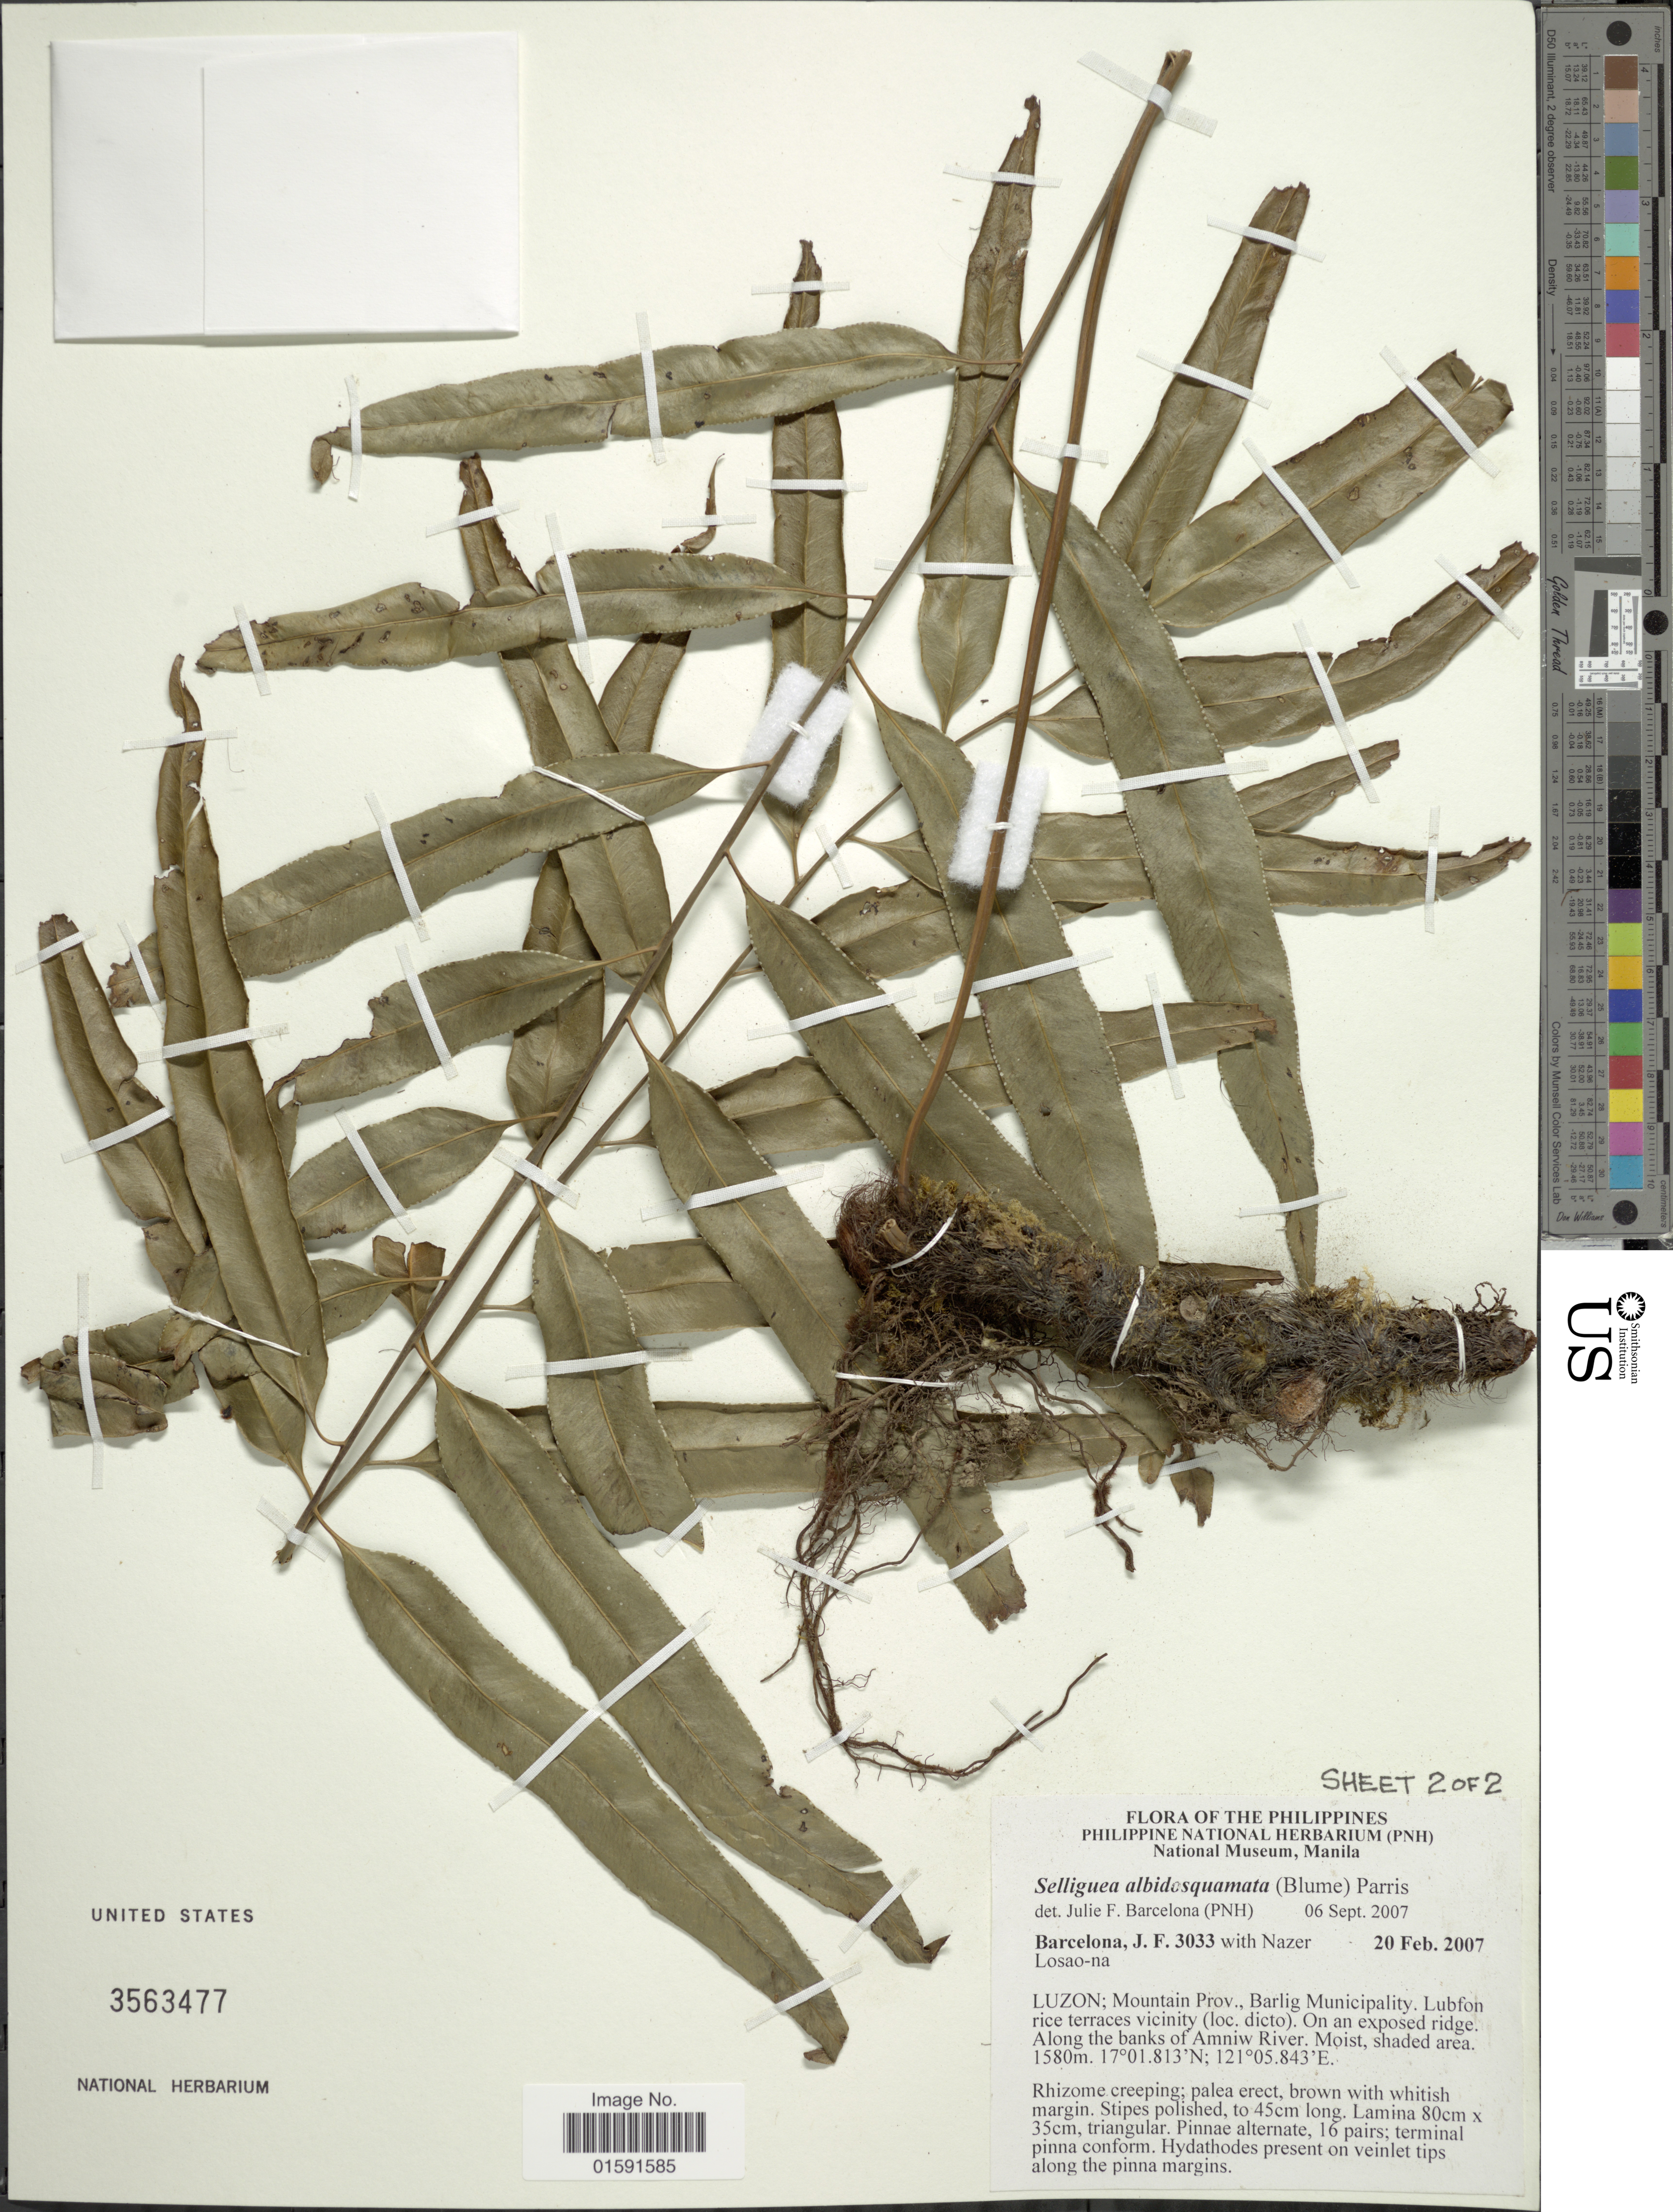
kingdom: Plantae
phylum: Tracheophyta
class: Polypodiopsida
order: Polypodiales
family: Polypodiaceae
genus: Selliguea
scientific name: Selliguea albidosquamata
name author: (Blume) Parris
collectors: J. F. Barcelona & N. Losao-na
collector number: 3033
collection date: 2007-02-20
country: Philippines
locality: Luzon; Mountauin Prov., Barlig Municiplaity. Lubfon rice terraces vicinity )loc. dicto). On an exposed ridge. Along the banks of Amniw River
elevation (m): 1580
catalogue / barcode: US 3563477